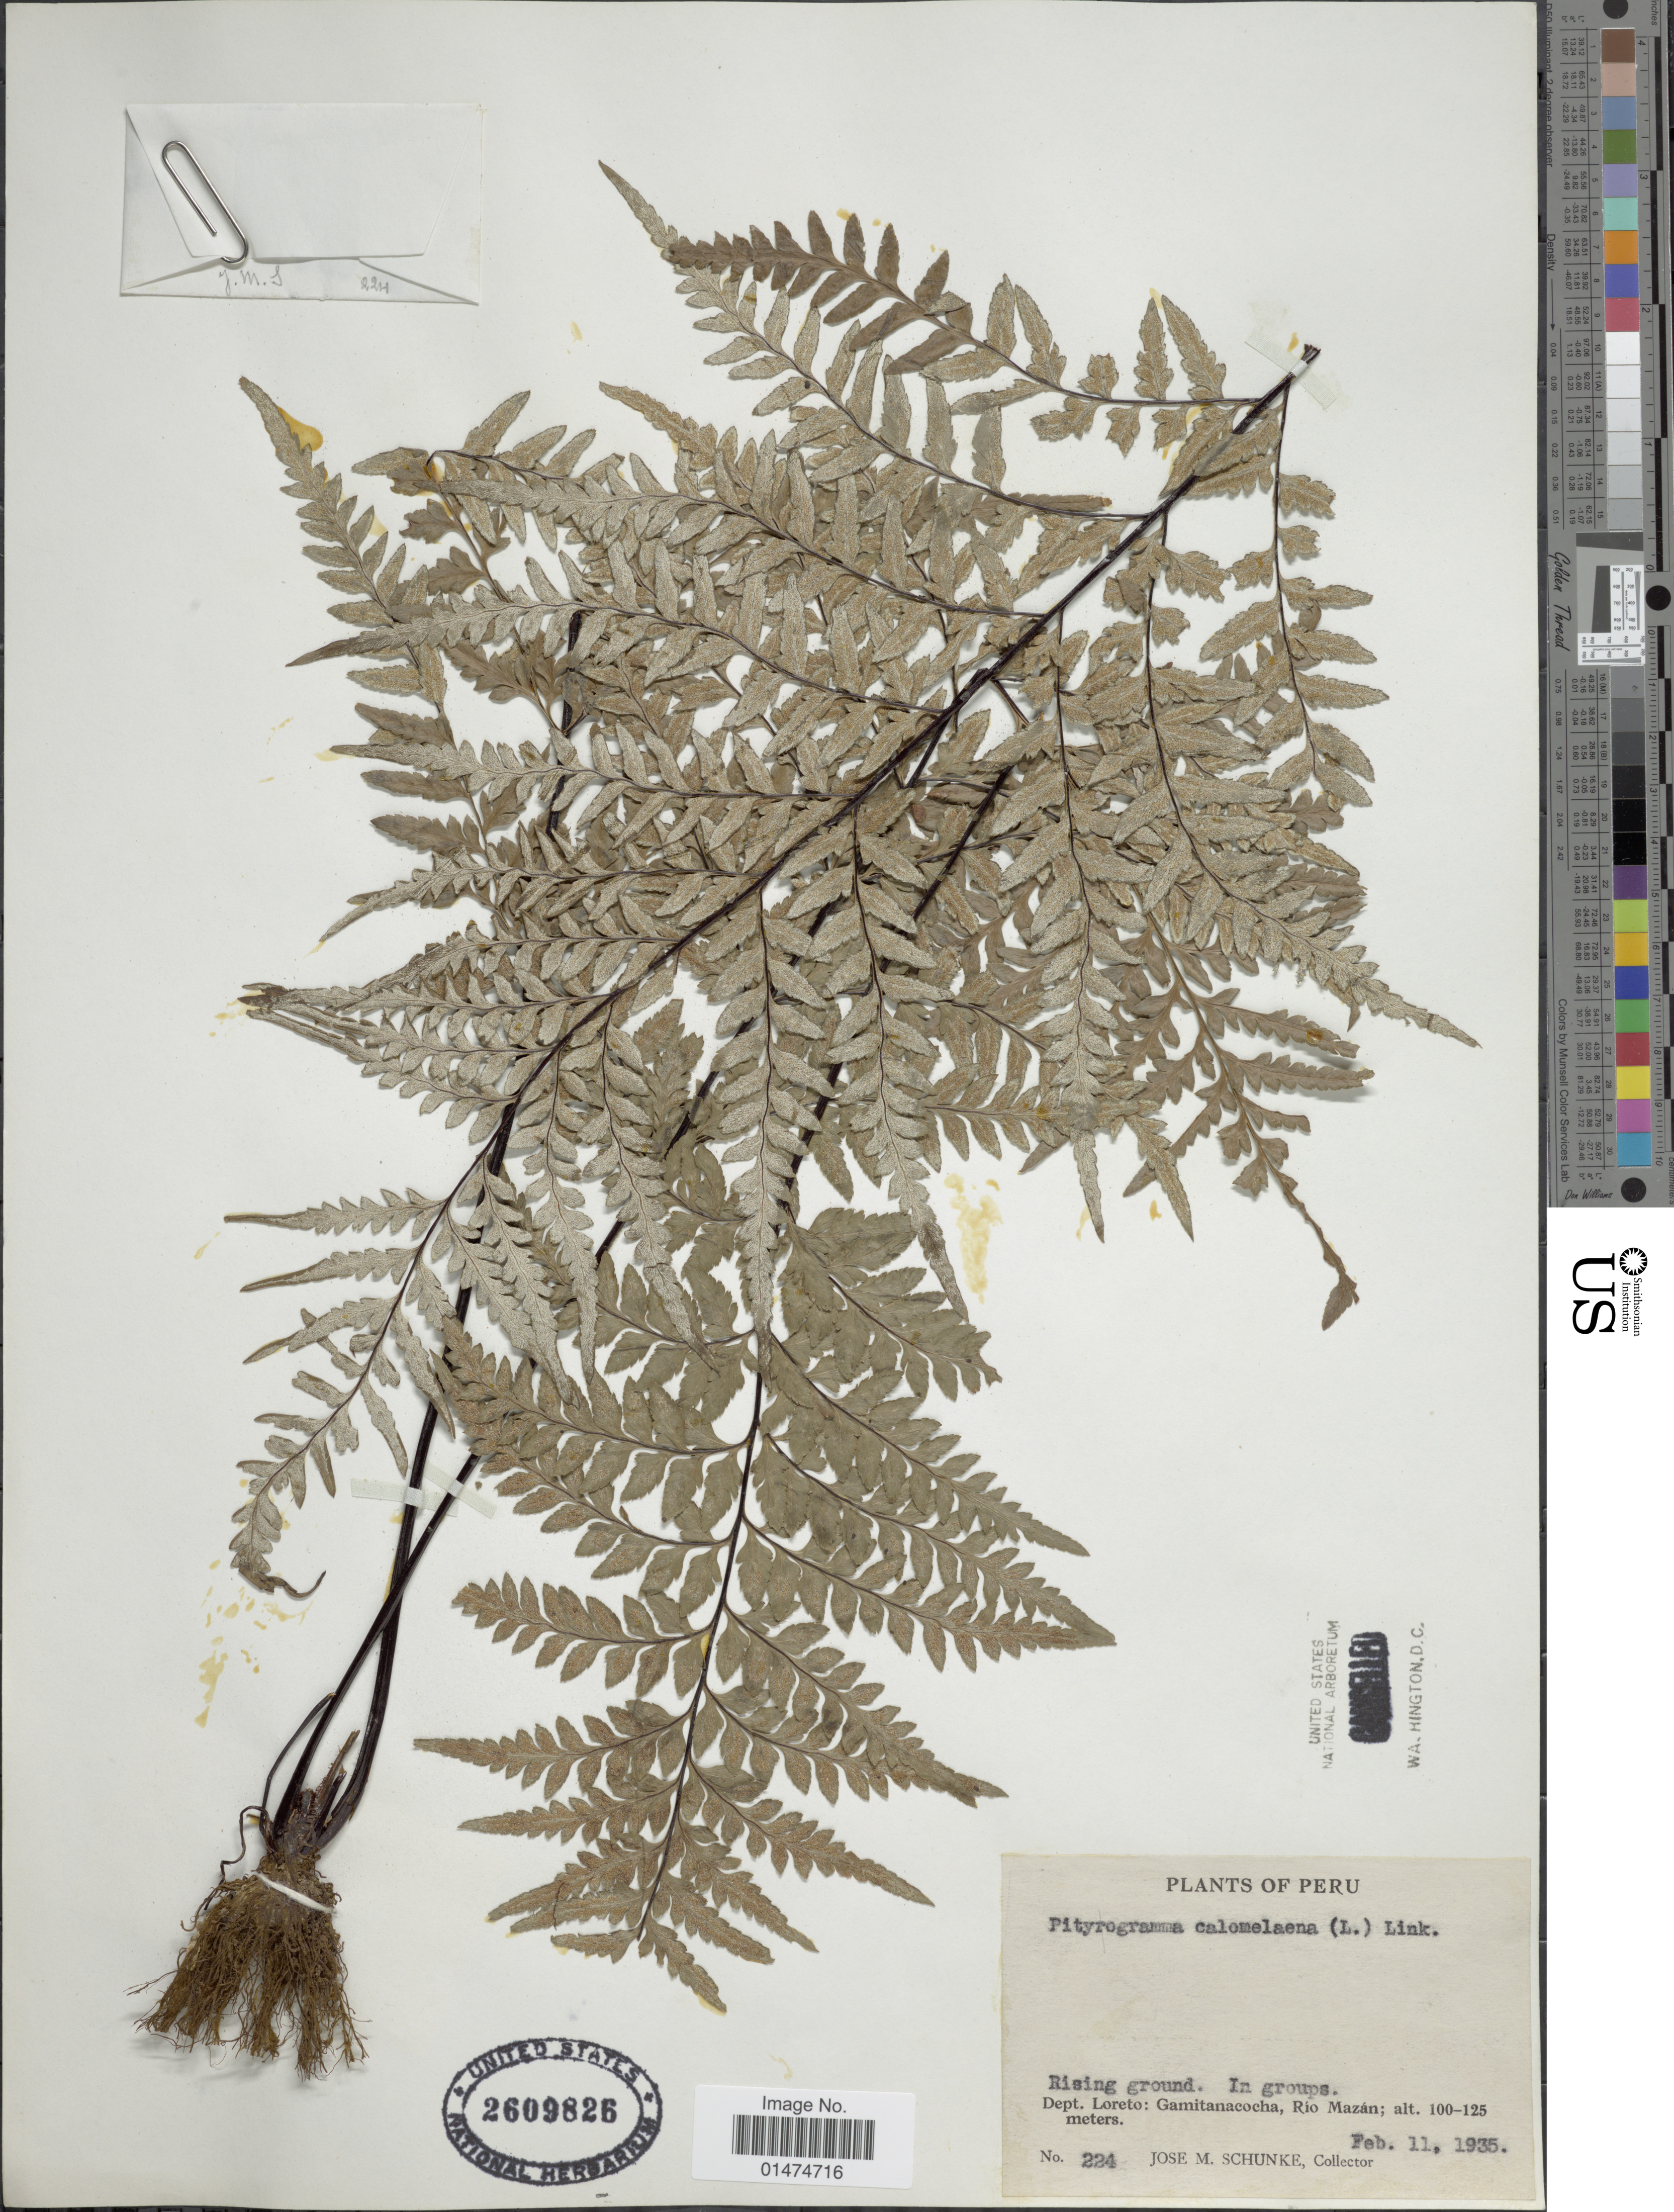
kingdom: Plantae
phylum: Tracheophyta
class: Polypodiopsida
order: Polypodiales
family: Pteridaceae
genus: Pityrogramma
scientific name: Pityrogramma calomelanos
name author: (L.) Link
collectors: J. M. Schunke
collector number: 224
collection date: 1935-02-11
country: Peru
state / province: Loreto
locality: Dept. Loreto: Gamitanacocha, Rio Mazan.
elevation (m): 100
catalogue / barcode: US 2609826